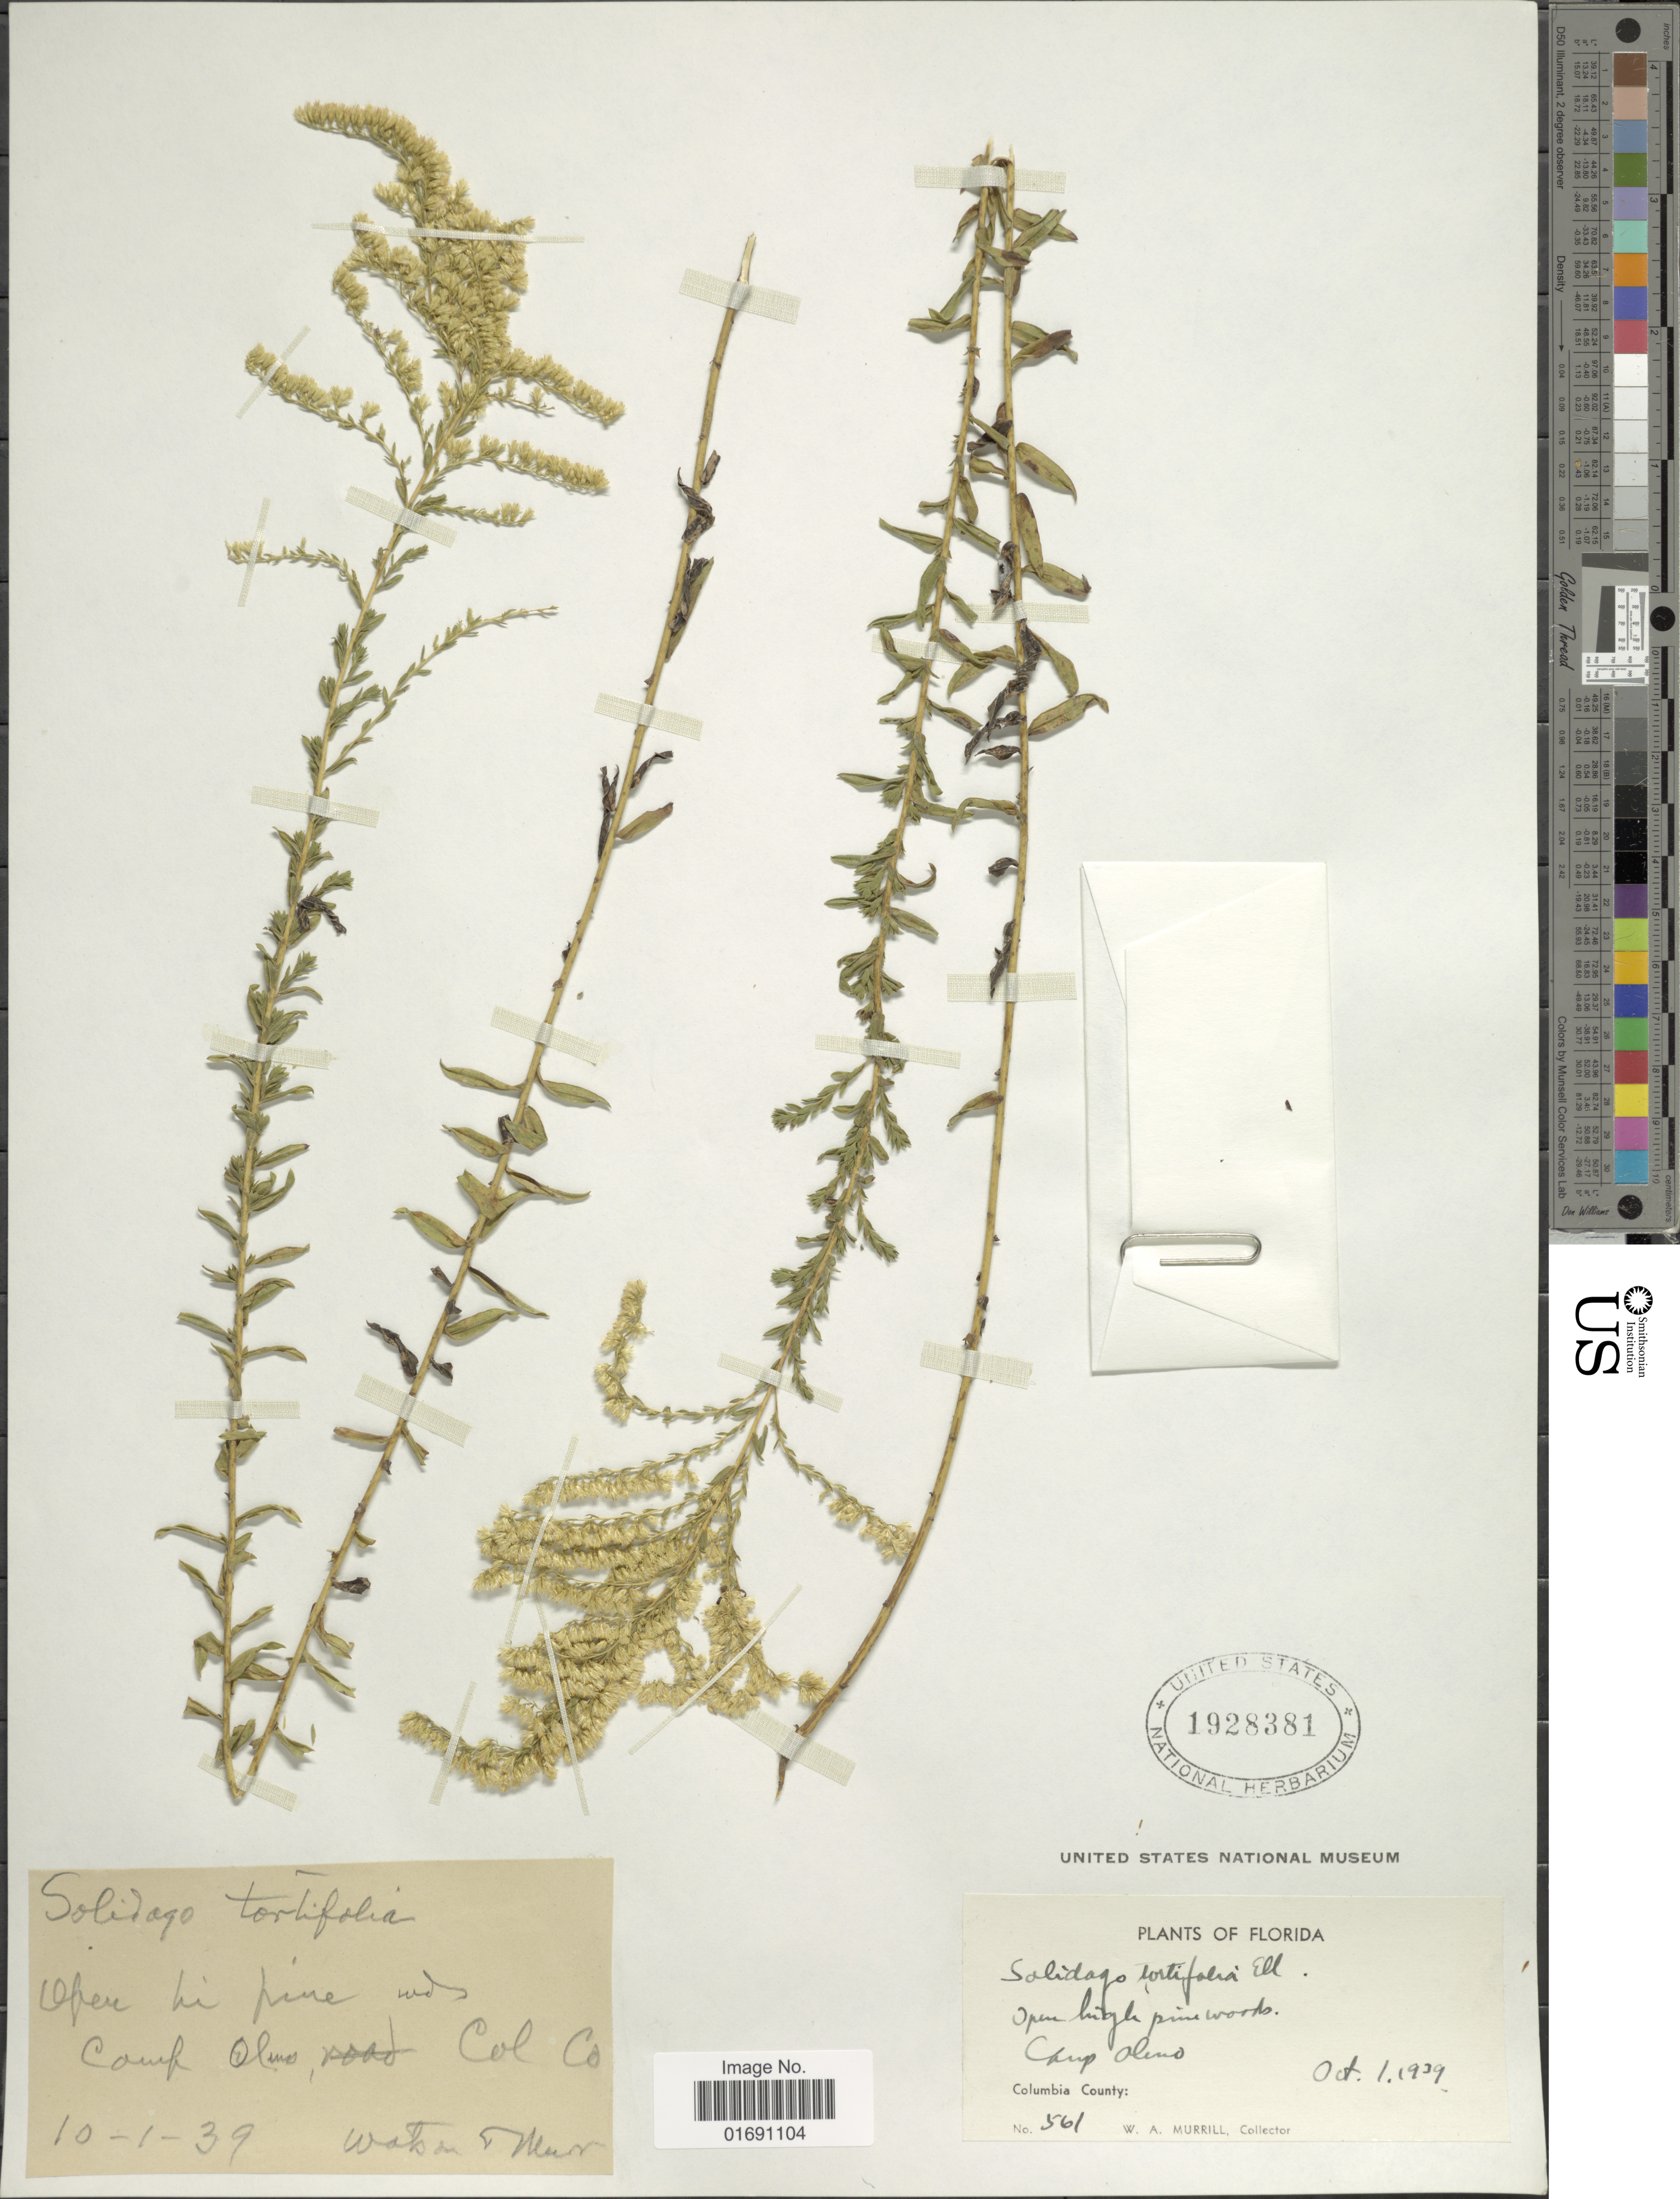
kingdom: Plantae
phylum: Tracheophyta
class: Magnoliopsida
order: Asterales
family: Asteraceae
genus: Solidago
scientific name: Solidago tortifolia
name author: Elliott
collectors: W. A. Murrill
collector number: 561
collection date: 1939-10-01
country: United States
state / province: Florida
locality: Open high pinewoods, Camp Oleno, Columbia County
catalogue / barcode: US 1928381